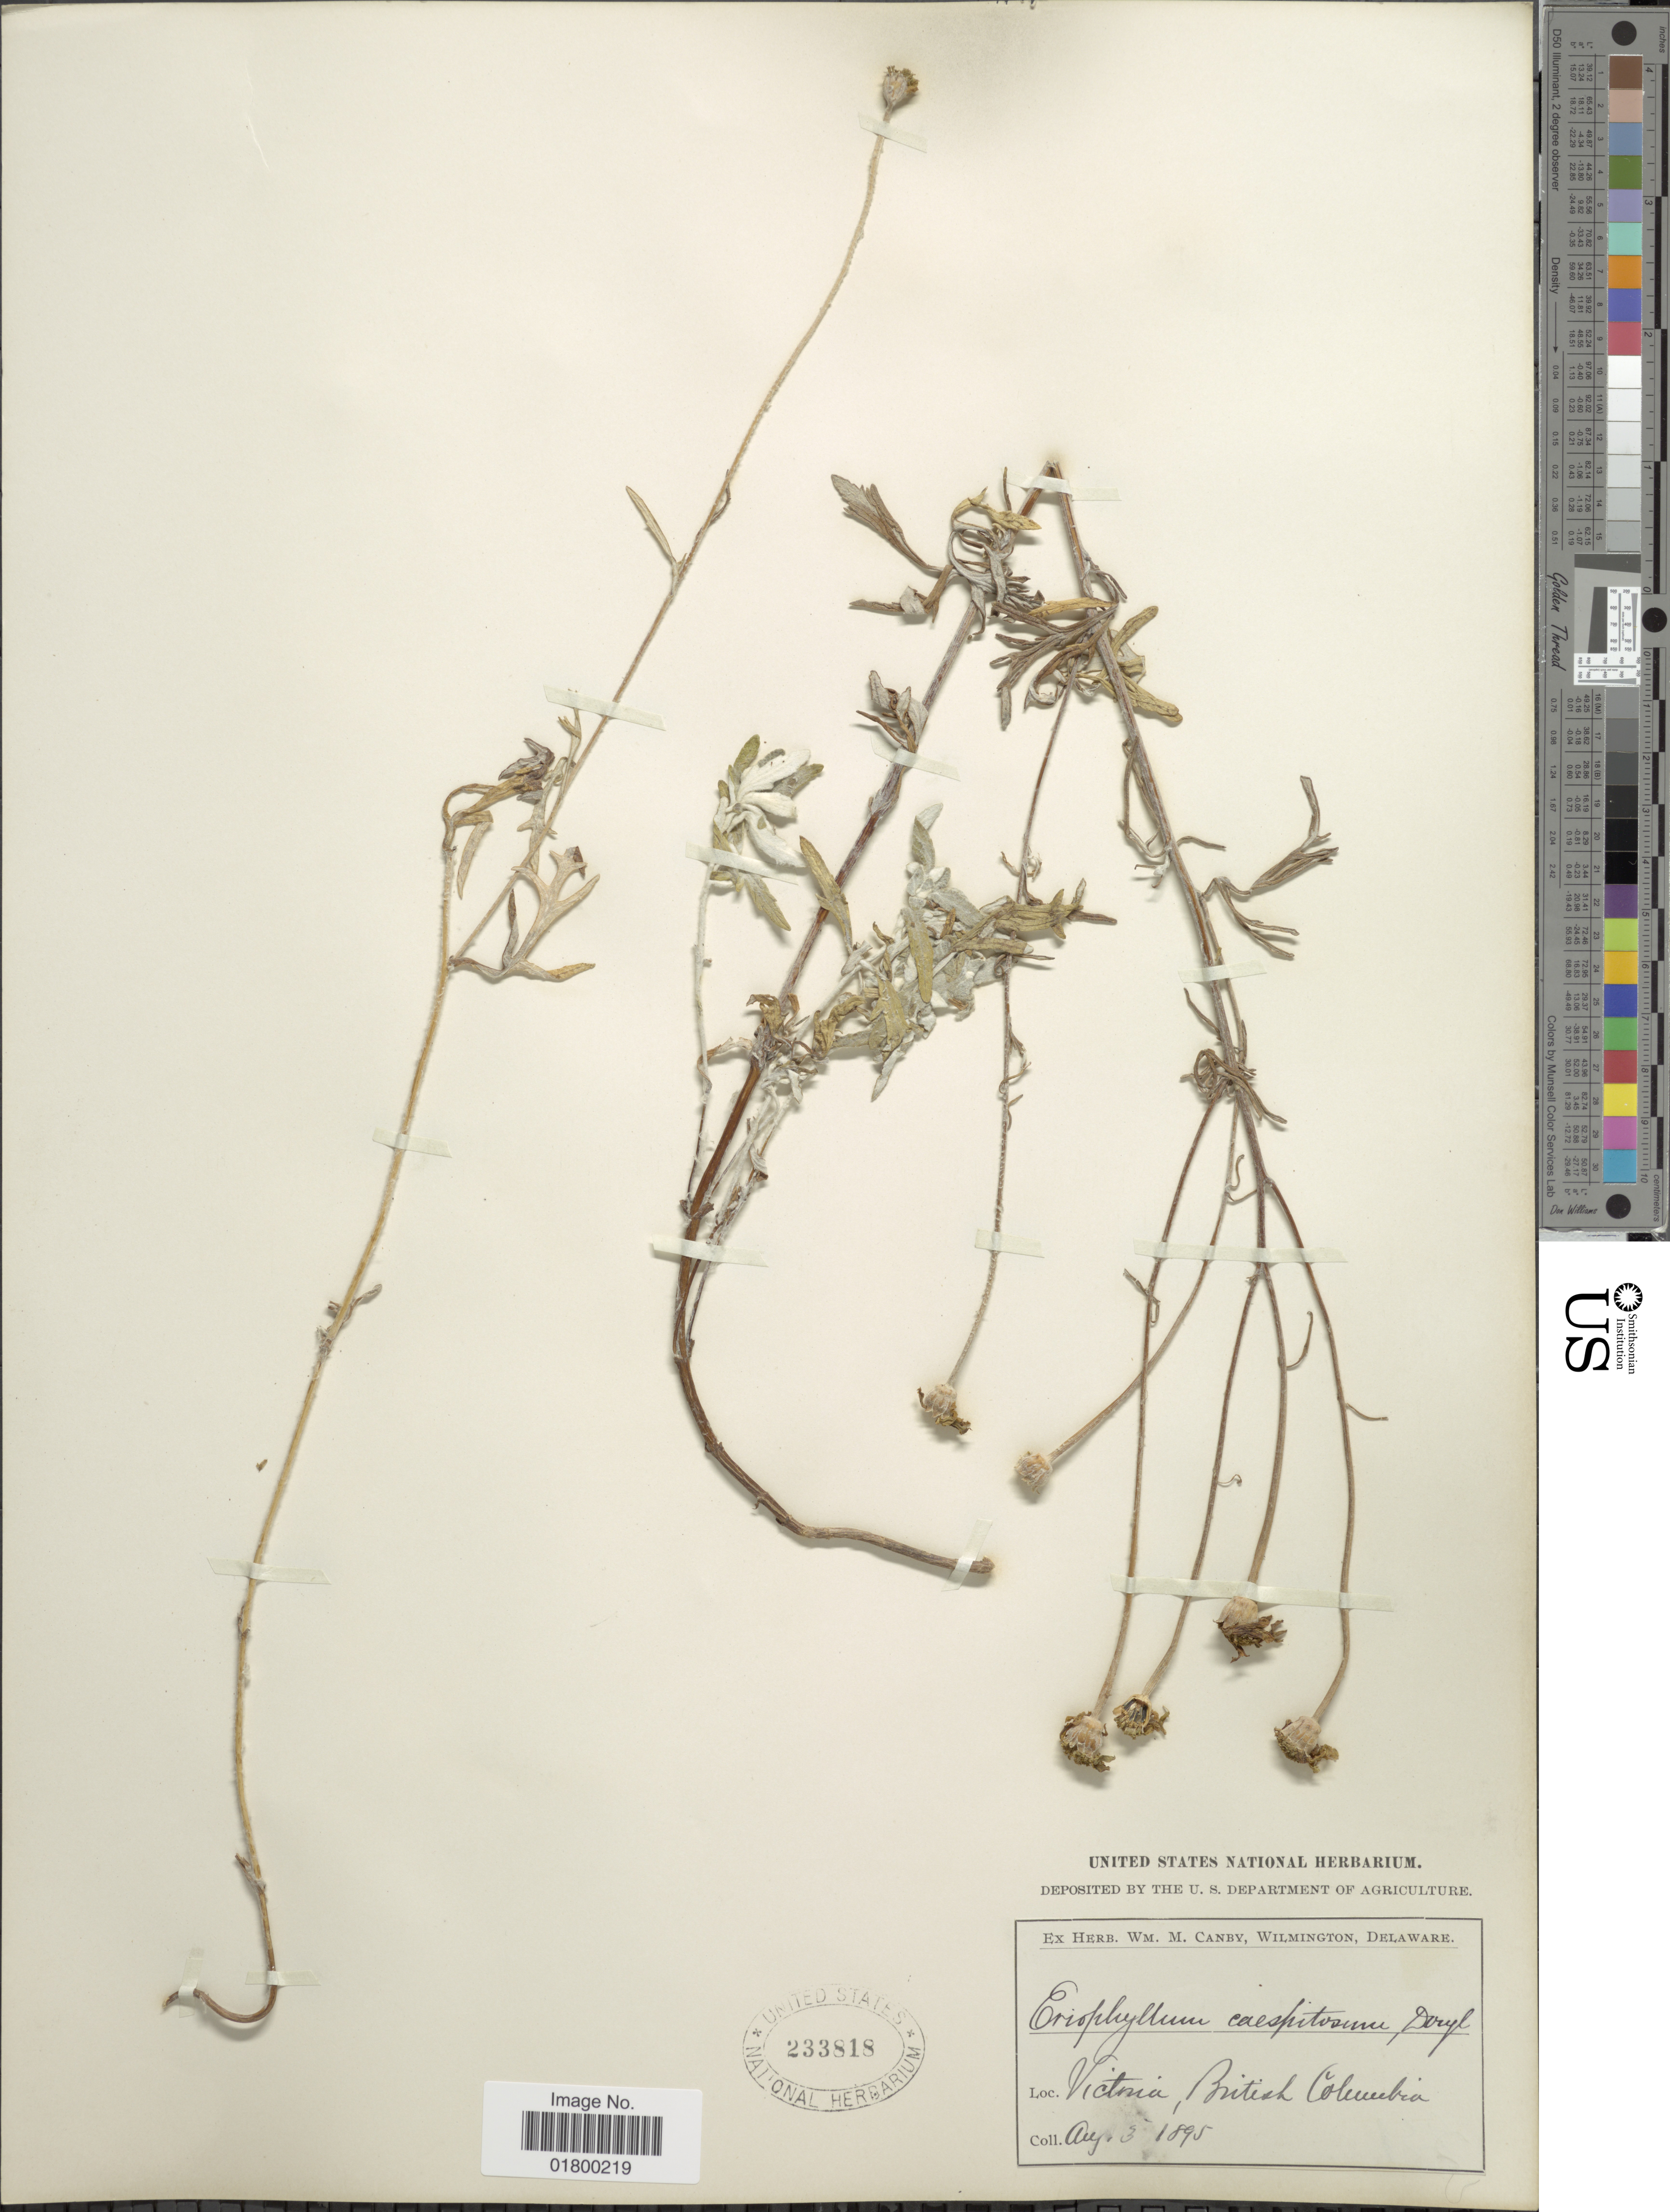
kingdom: Plantae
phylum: Tracheophyta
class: Magnoliopsida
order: Asterales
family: Asteraceae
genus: Eriophyllum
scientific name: Eriophyllum lanatum var. achillioides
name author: (DC.) Jeps.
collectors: ex herb. W.M. Canby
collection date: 1895-08-03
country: Canada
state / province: British Columbia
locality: Victoria, British Columbia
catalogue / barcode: US 233818